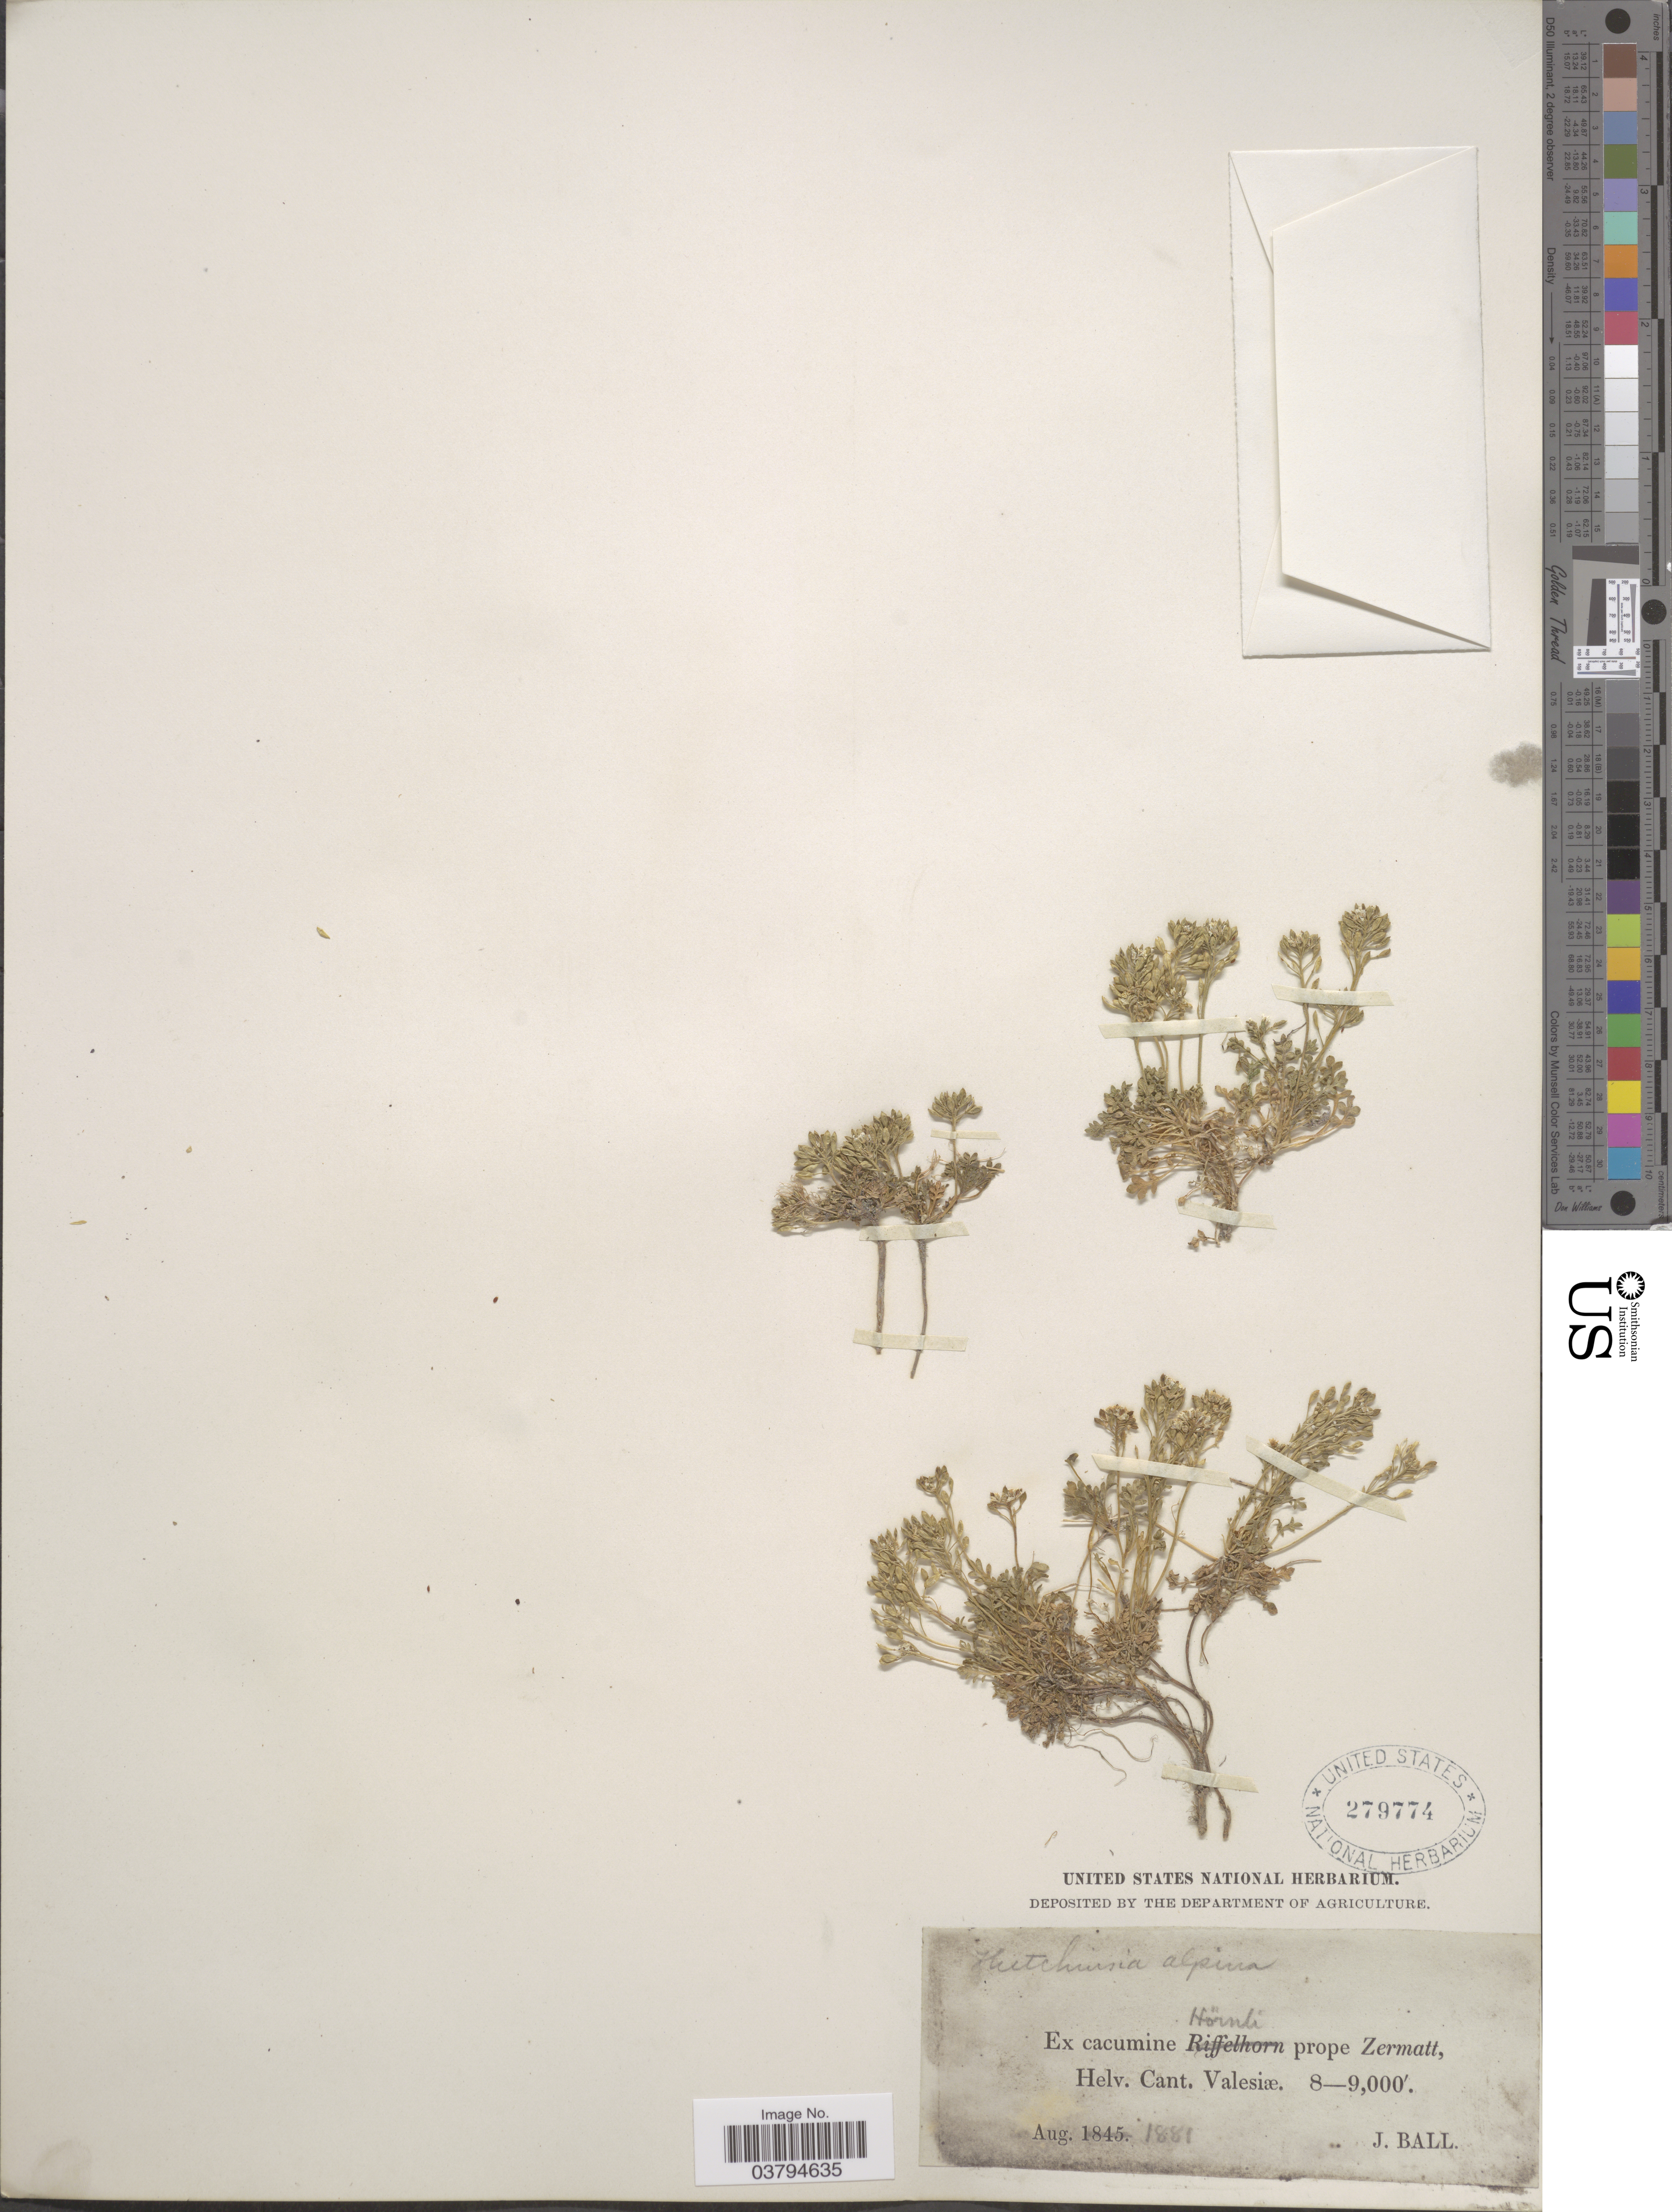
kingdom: Plantae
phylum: Tracheophyta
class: Magnoliopsida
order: Brassicales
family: Brassicaceae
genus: Hutchinsia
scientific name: Hutchinsia alpina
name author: W.T. Aiton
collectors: J. Ball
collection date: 1881-08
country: Switzerland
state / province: Valais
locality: Ex cacumine Hörnli prope Zermatt, Helv. Cant. Valesiae.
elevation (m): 2438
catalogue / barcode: US 279774